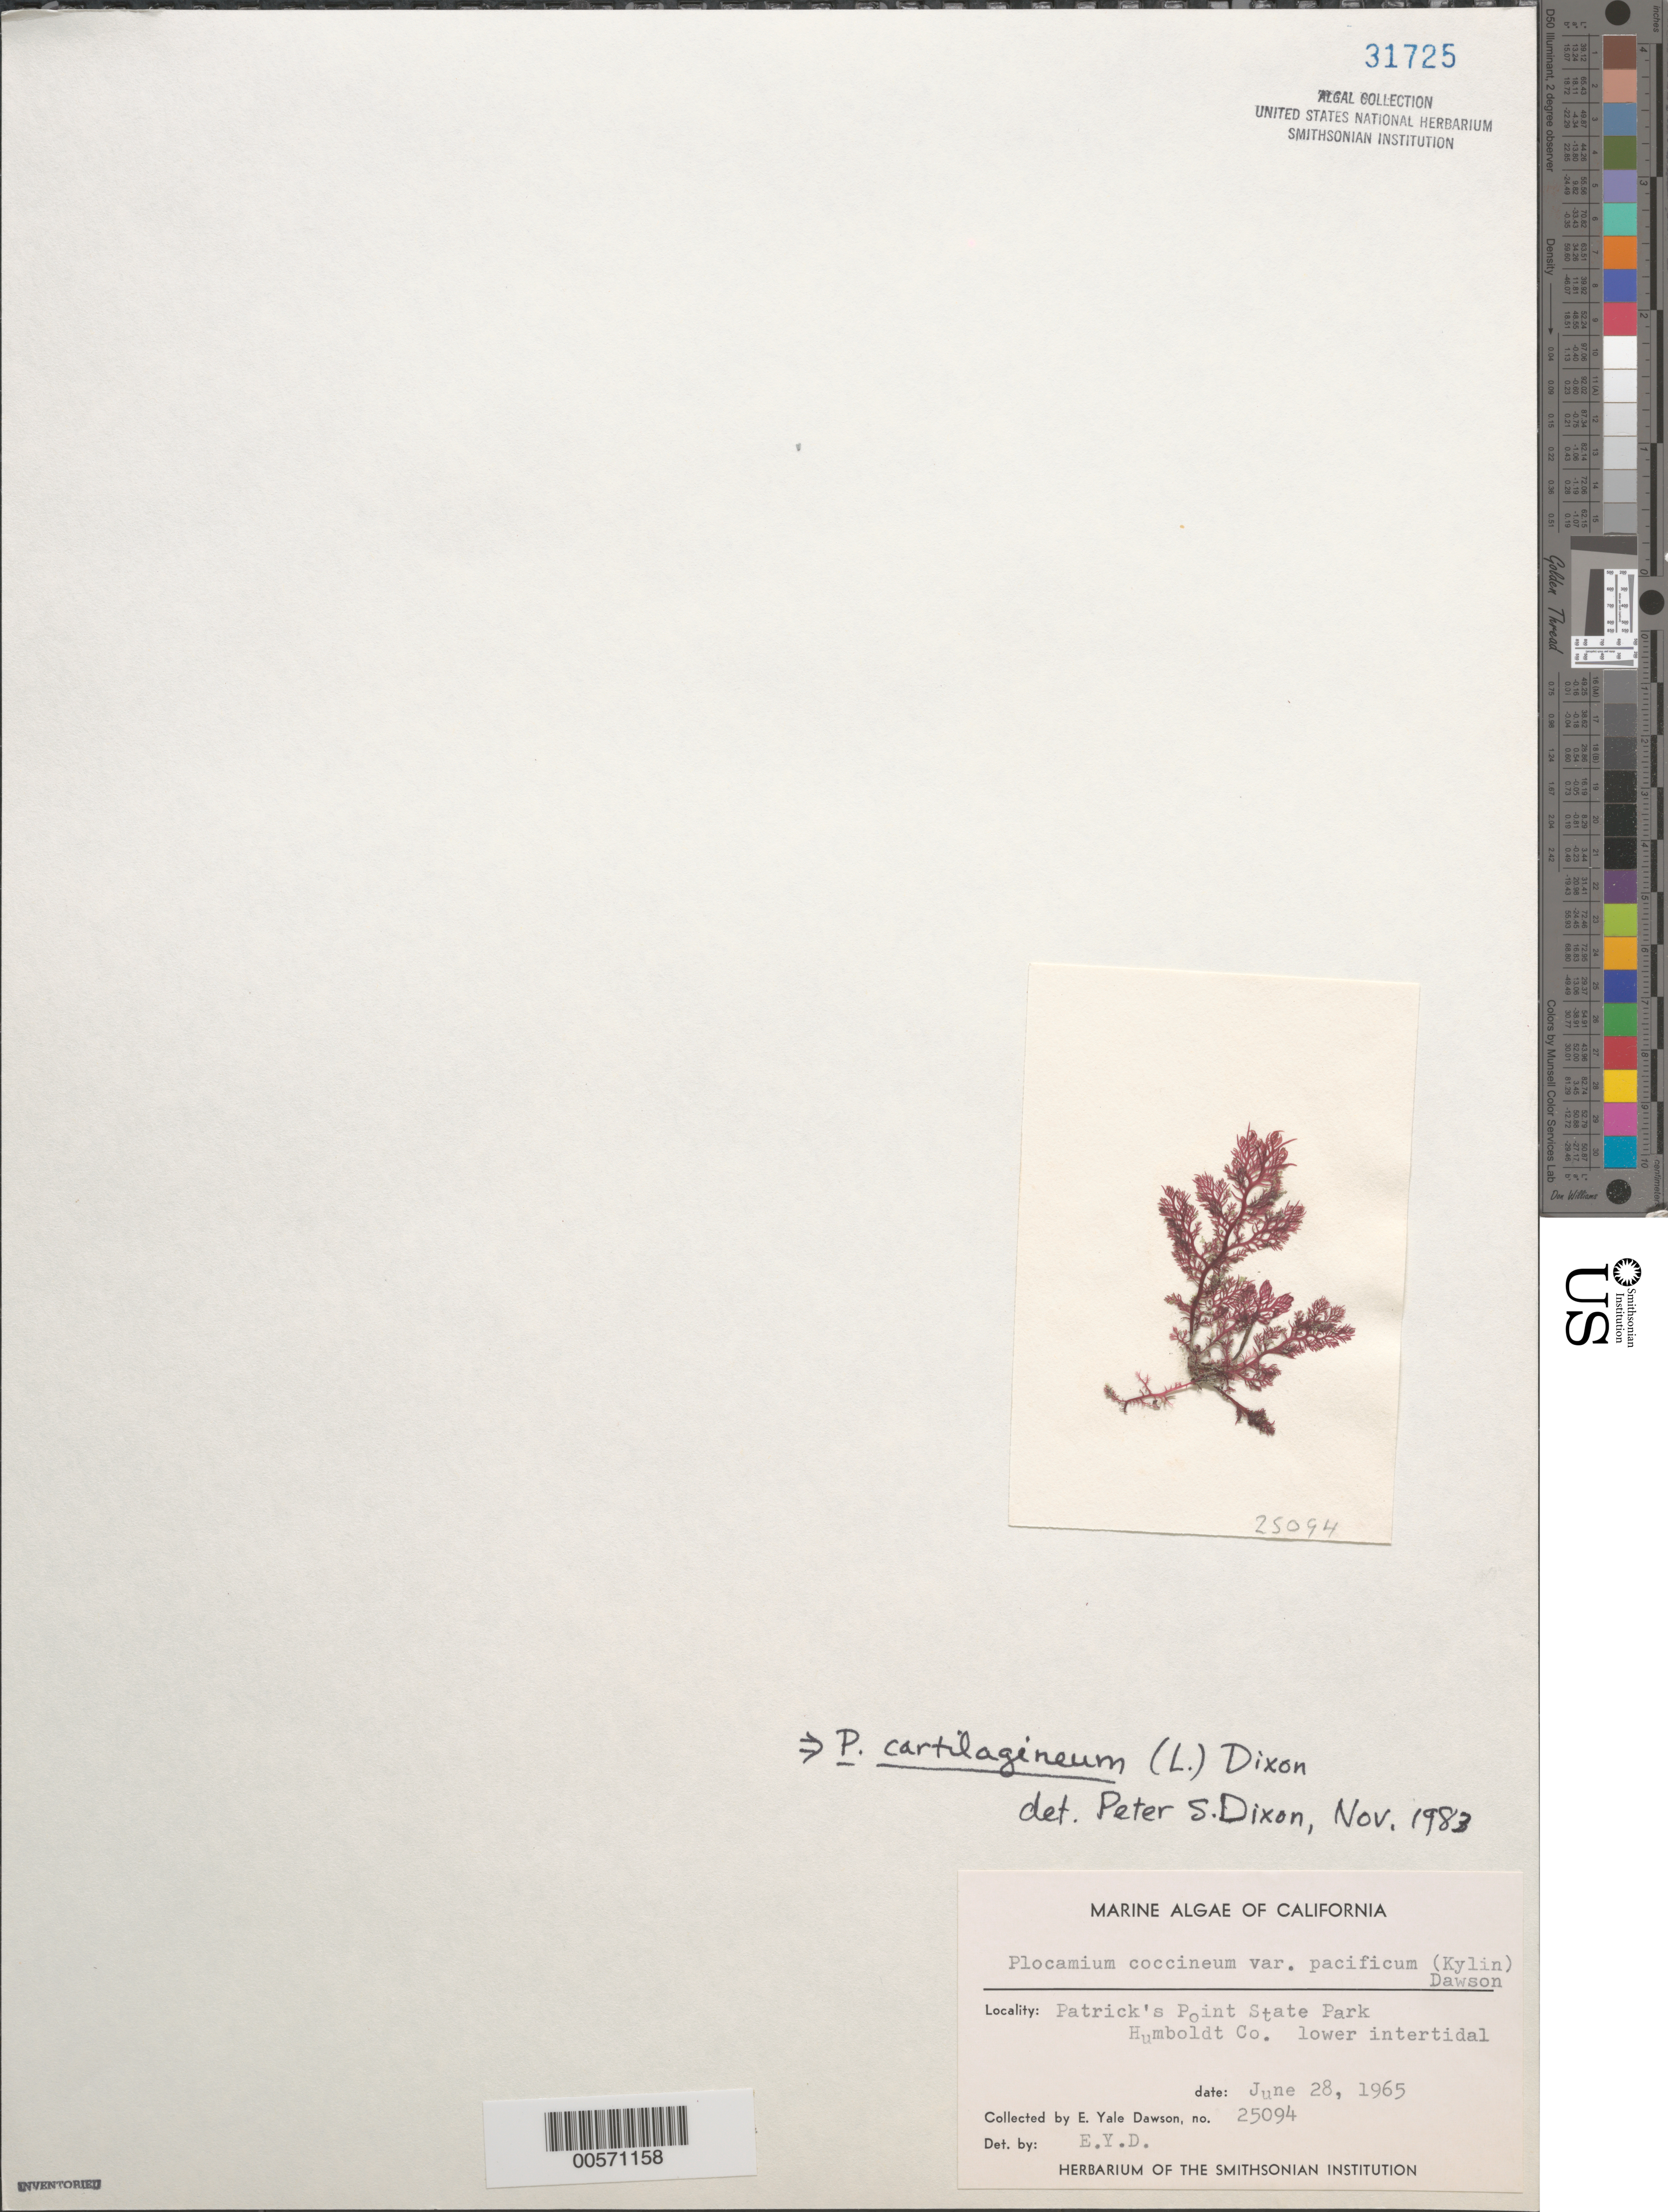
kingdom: Plantae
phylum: Rhodophyta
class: Florideophyceae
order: Plocamiales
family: Plocamiaceae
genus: Plocamium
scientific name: Plocamium cartilagineum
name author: (L.) P.S. Dixon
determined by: Dixon, P. S.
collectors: E. Y. Dawson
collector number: EYD 25094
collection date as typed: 28 Jun 1965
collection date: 1965-06-28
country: United States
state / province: California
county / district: Humboldt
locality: Patrick's Point State Park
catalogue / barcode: US 31725